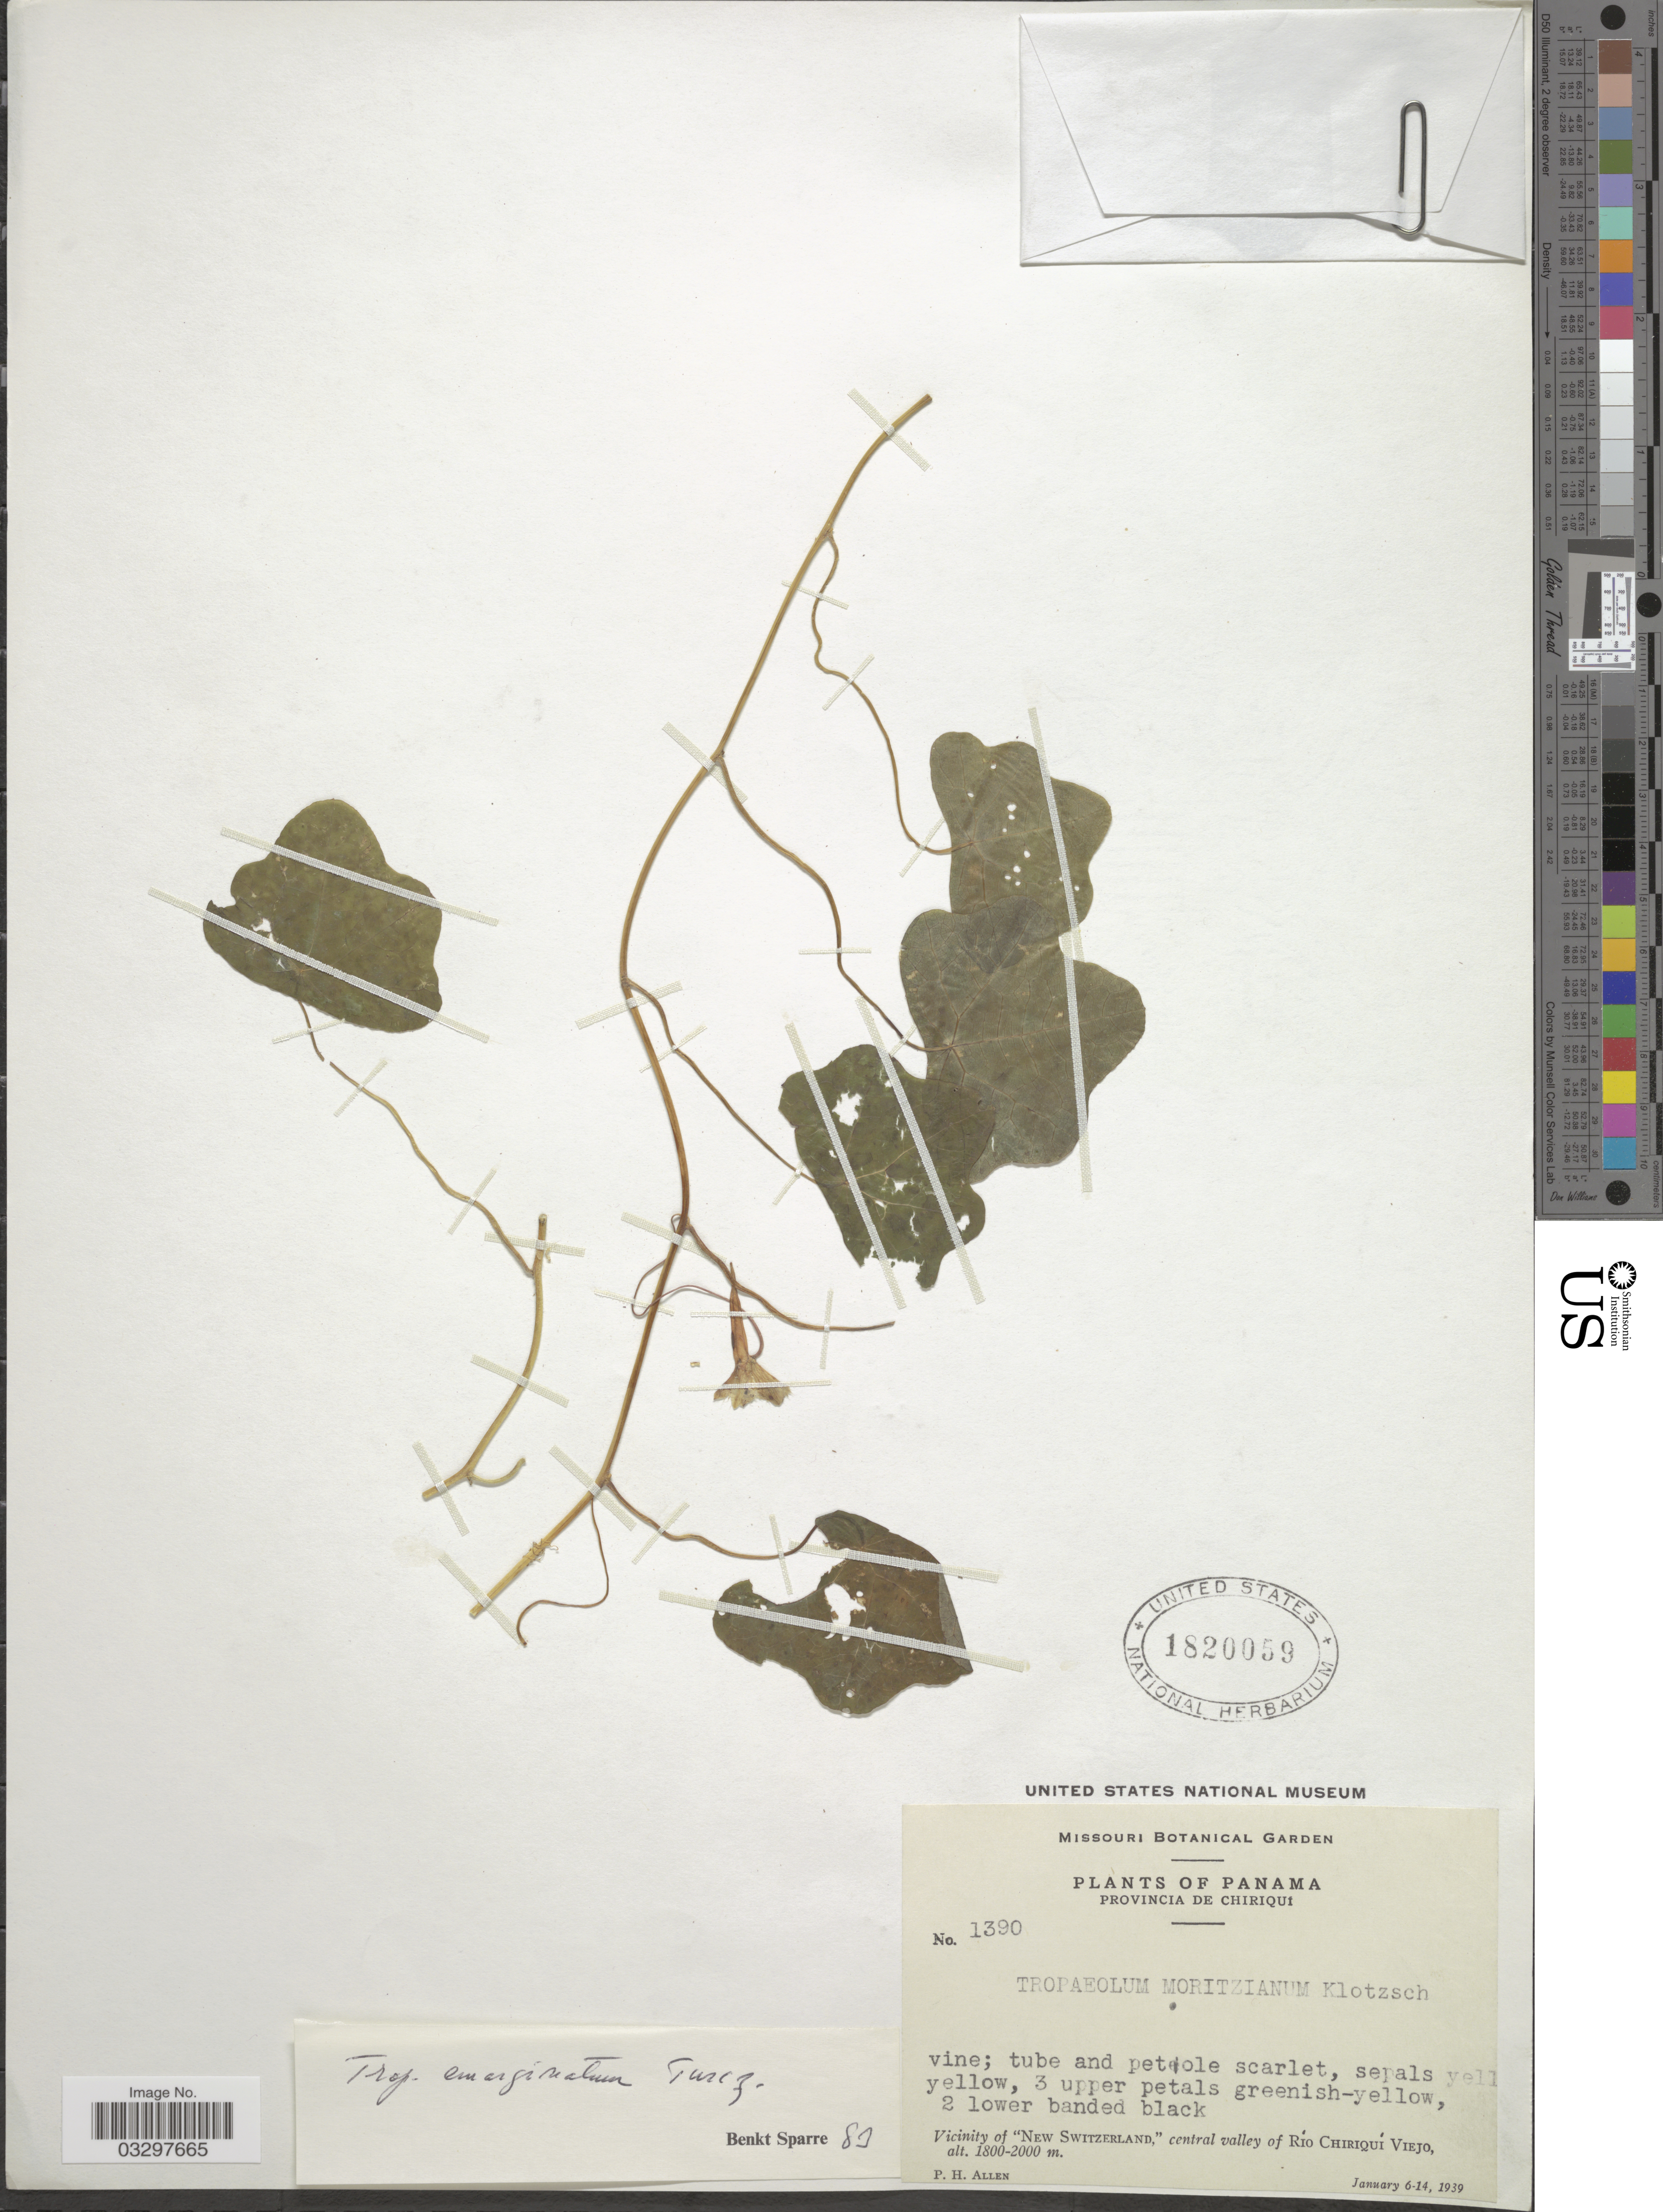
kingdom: Plantae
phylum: Tracheophyta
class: Magnoliopsida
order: Brassicales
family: Tropaeolaceae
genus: Tropaeolum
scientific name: Tropaeolum emarginatum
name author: Turcz.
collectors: P. H. Allen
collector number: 1390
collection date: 1939-01-06/1939-01-14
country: Panama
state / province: Chiriqui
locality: Province de Chiriqui. Vicinity of "New Switzerland", central valley of Río Chiriquí Viejo.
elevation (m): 1800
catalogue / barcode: US 1820059